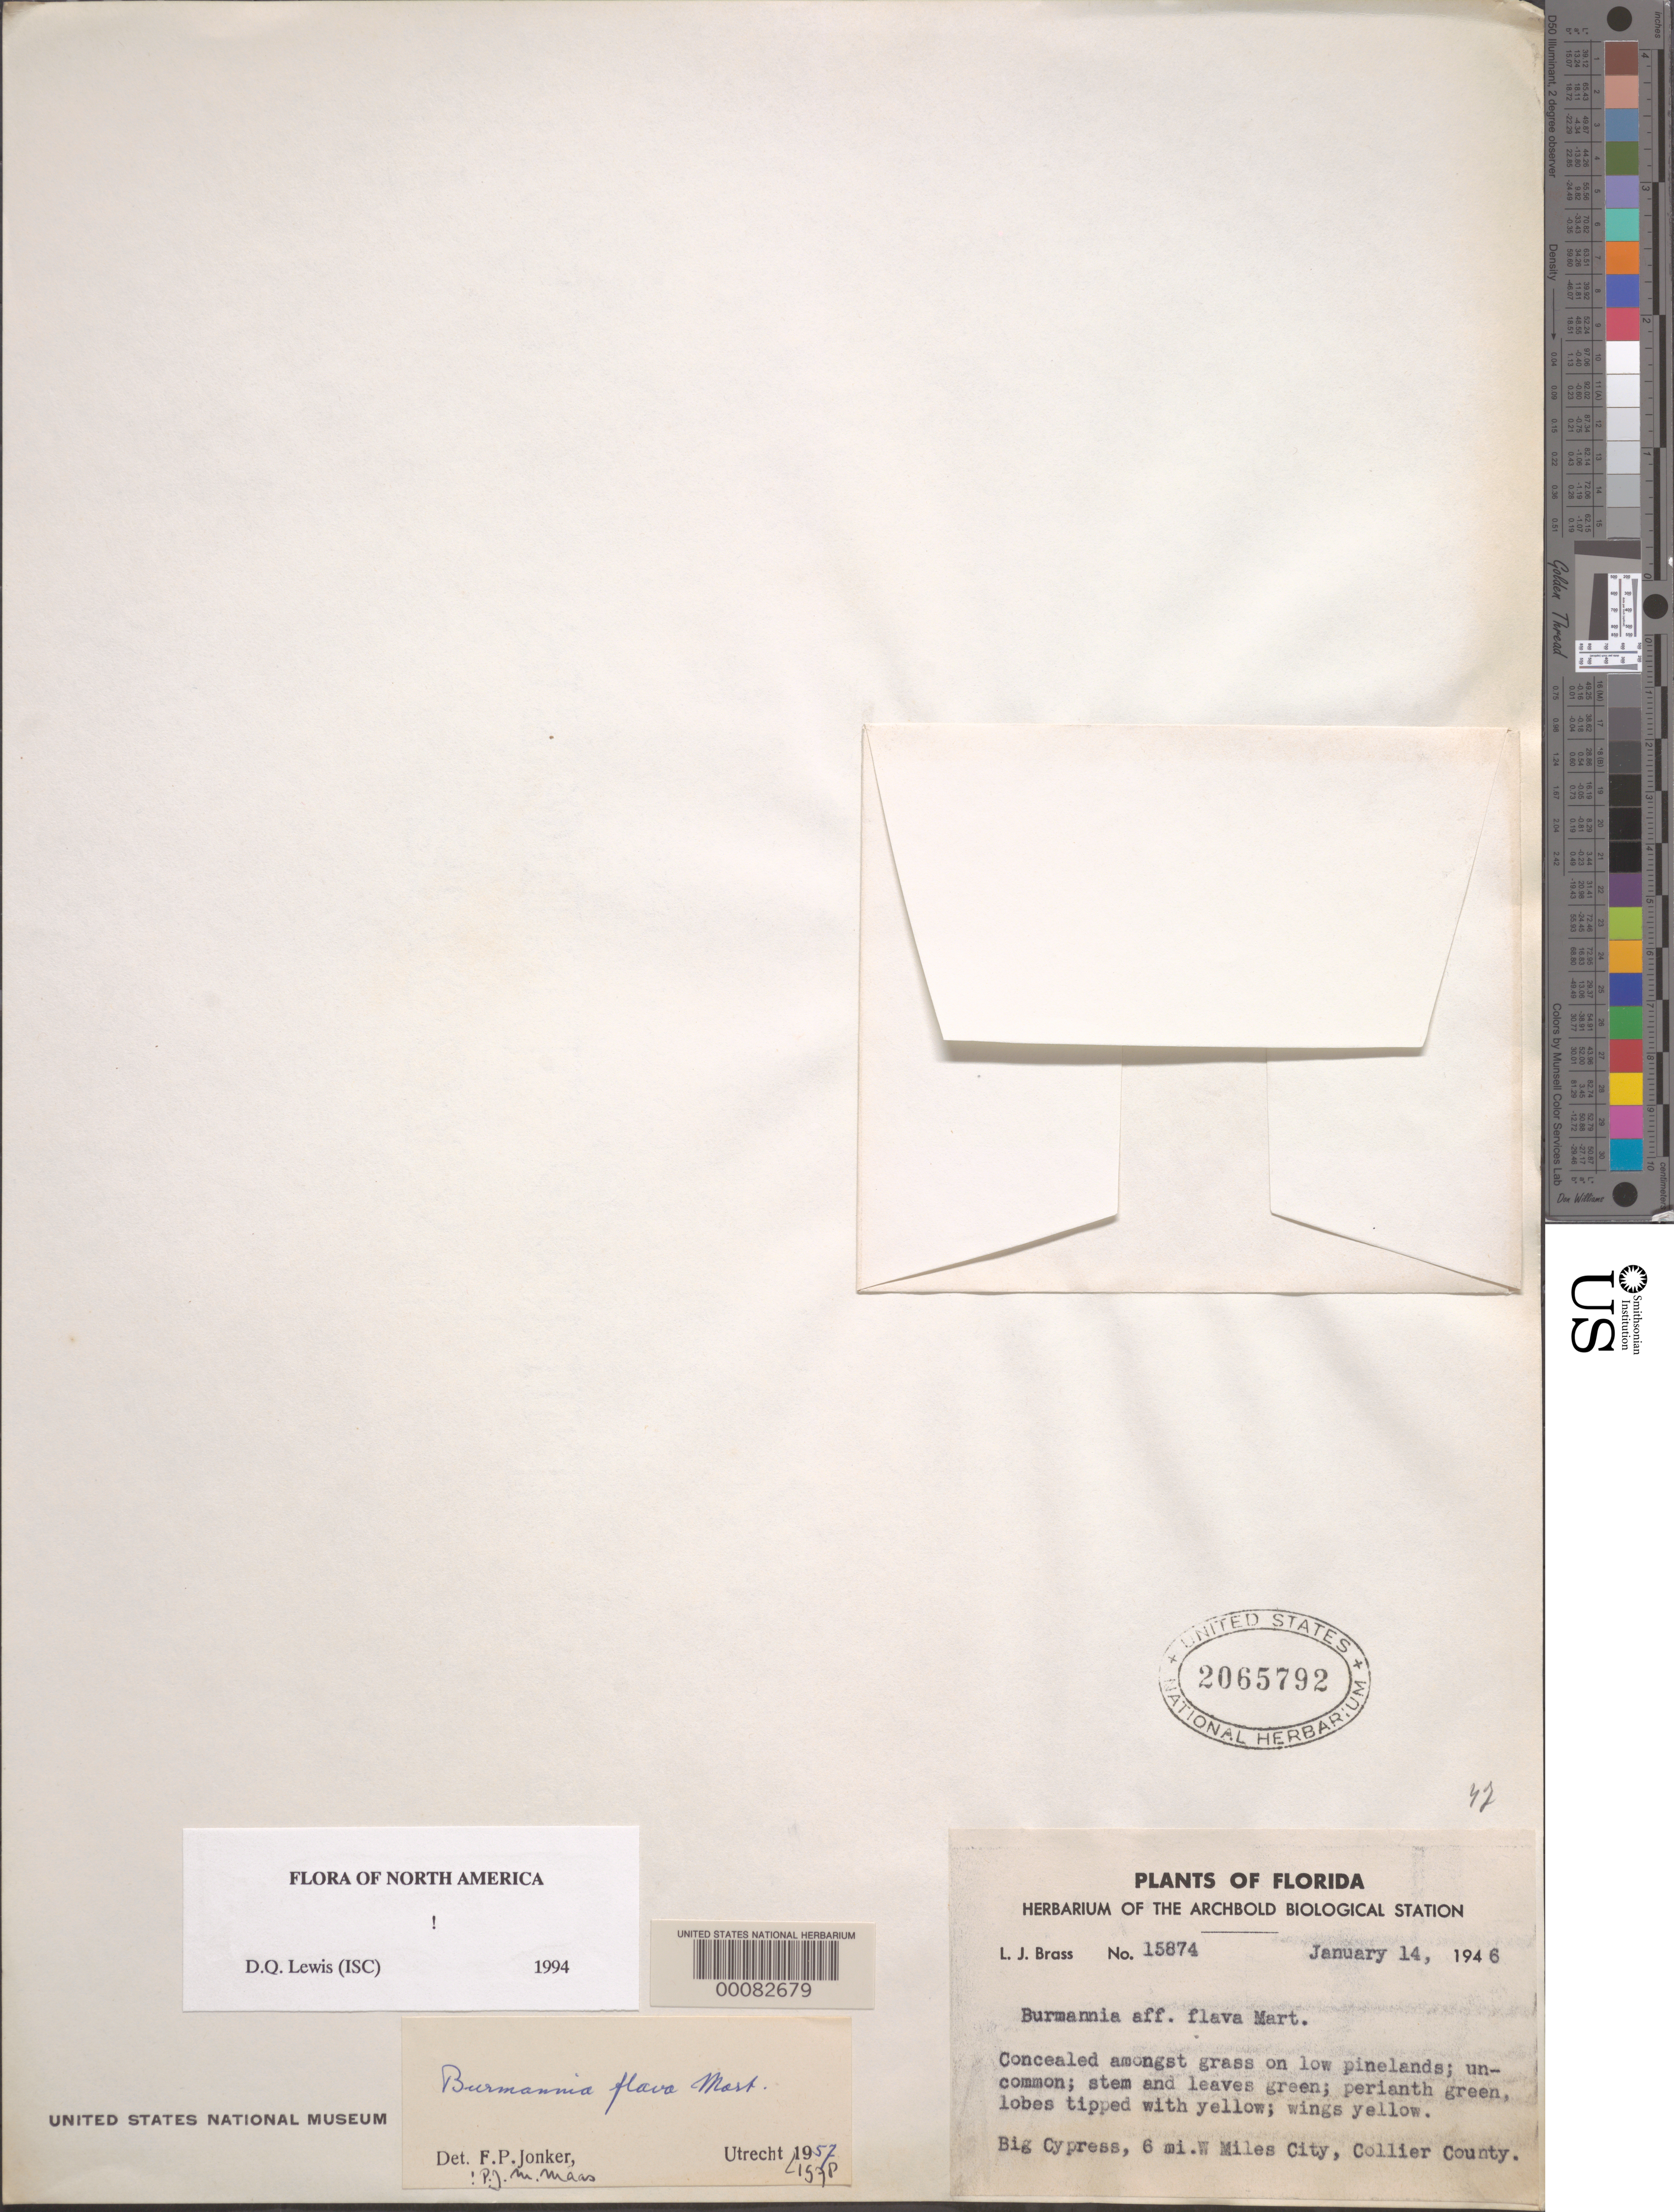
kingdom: Plantae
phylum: Tracheophyta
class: Liliopsida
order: Dioscoreales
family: Burmanniaceae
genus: Burmannia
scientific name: Burmannia flava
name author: Mart.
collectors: L. J. Brass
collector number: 15874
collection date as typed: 14 Jan 1946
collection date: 1946-01-14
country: United States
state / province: Florida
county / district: Collier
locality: Big cypress, w of miles city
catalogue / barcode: US 2065792